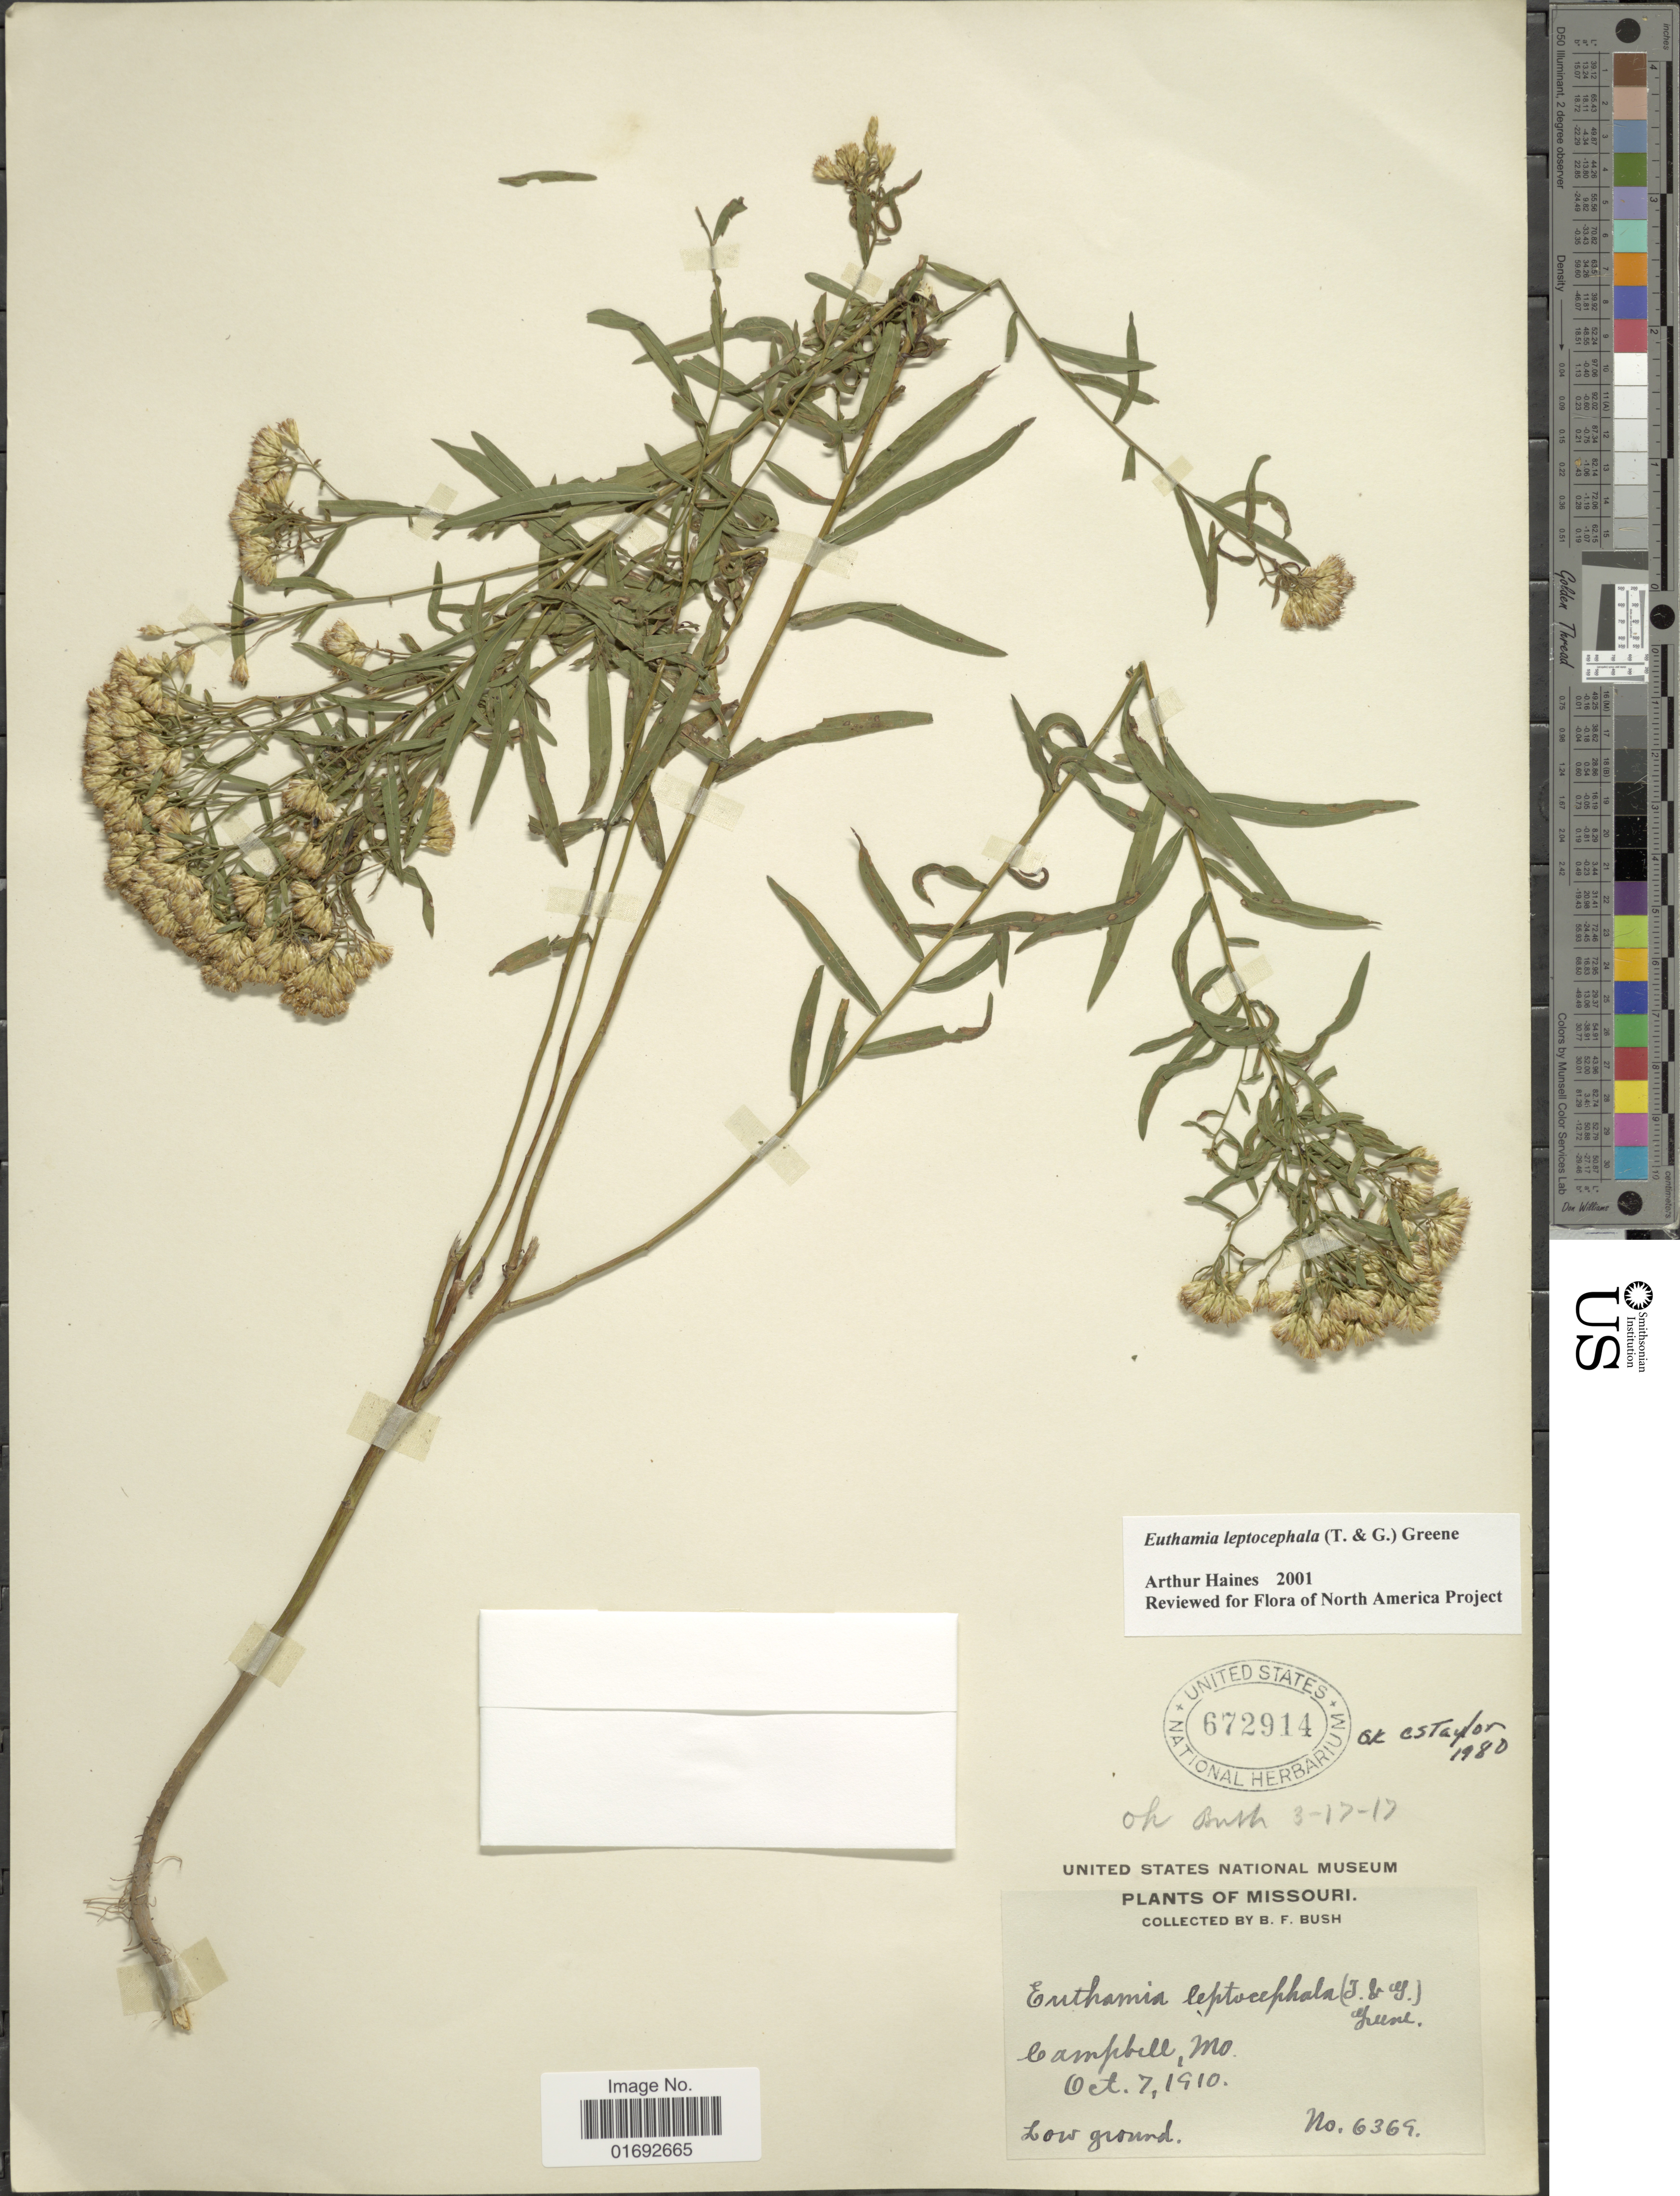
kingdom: Plantae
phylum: Tracheophyta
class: Magnoliopsida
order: Asterales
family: Asteraceae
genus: Euthamia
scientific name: Euthamia leptocephala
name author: (Torr. & A. Gray) Greene ex Porter & Britton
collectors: B. F. Bush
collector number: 6369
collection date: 1910-10-07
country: United States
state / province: Missouri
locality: Campbell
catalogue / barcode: US 672914